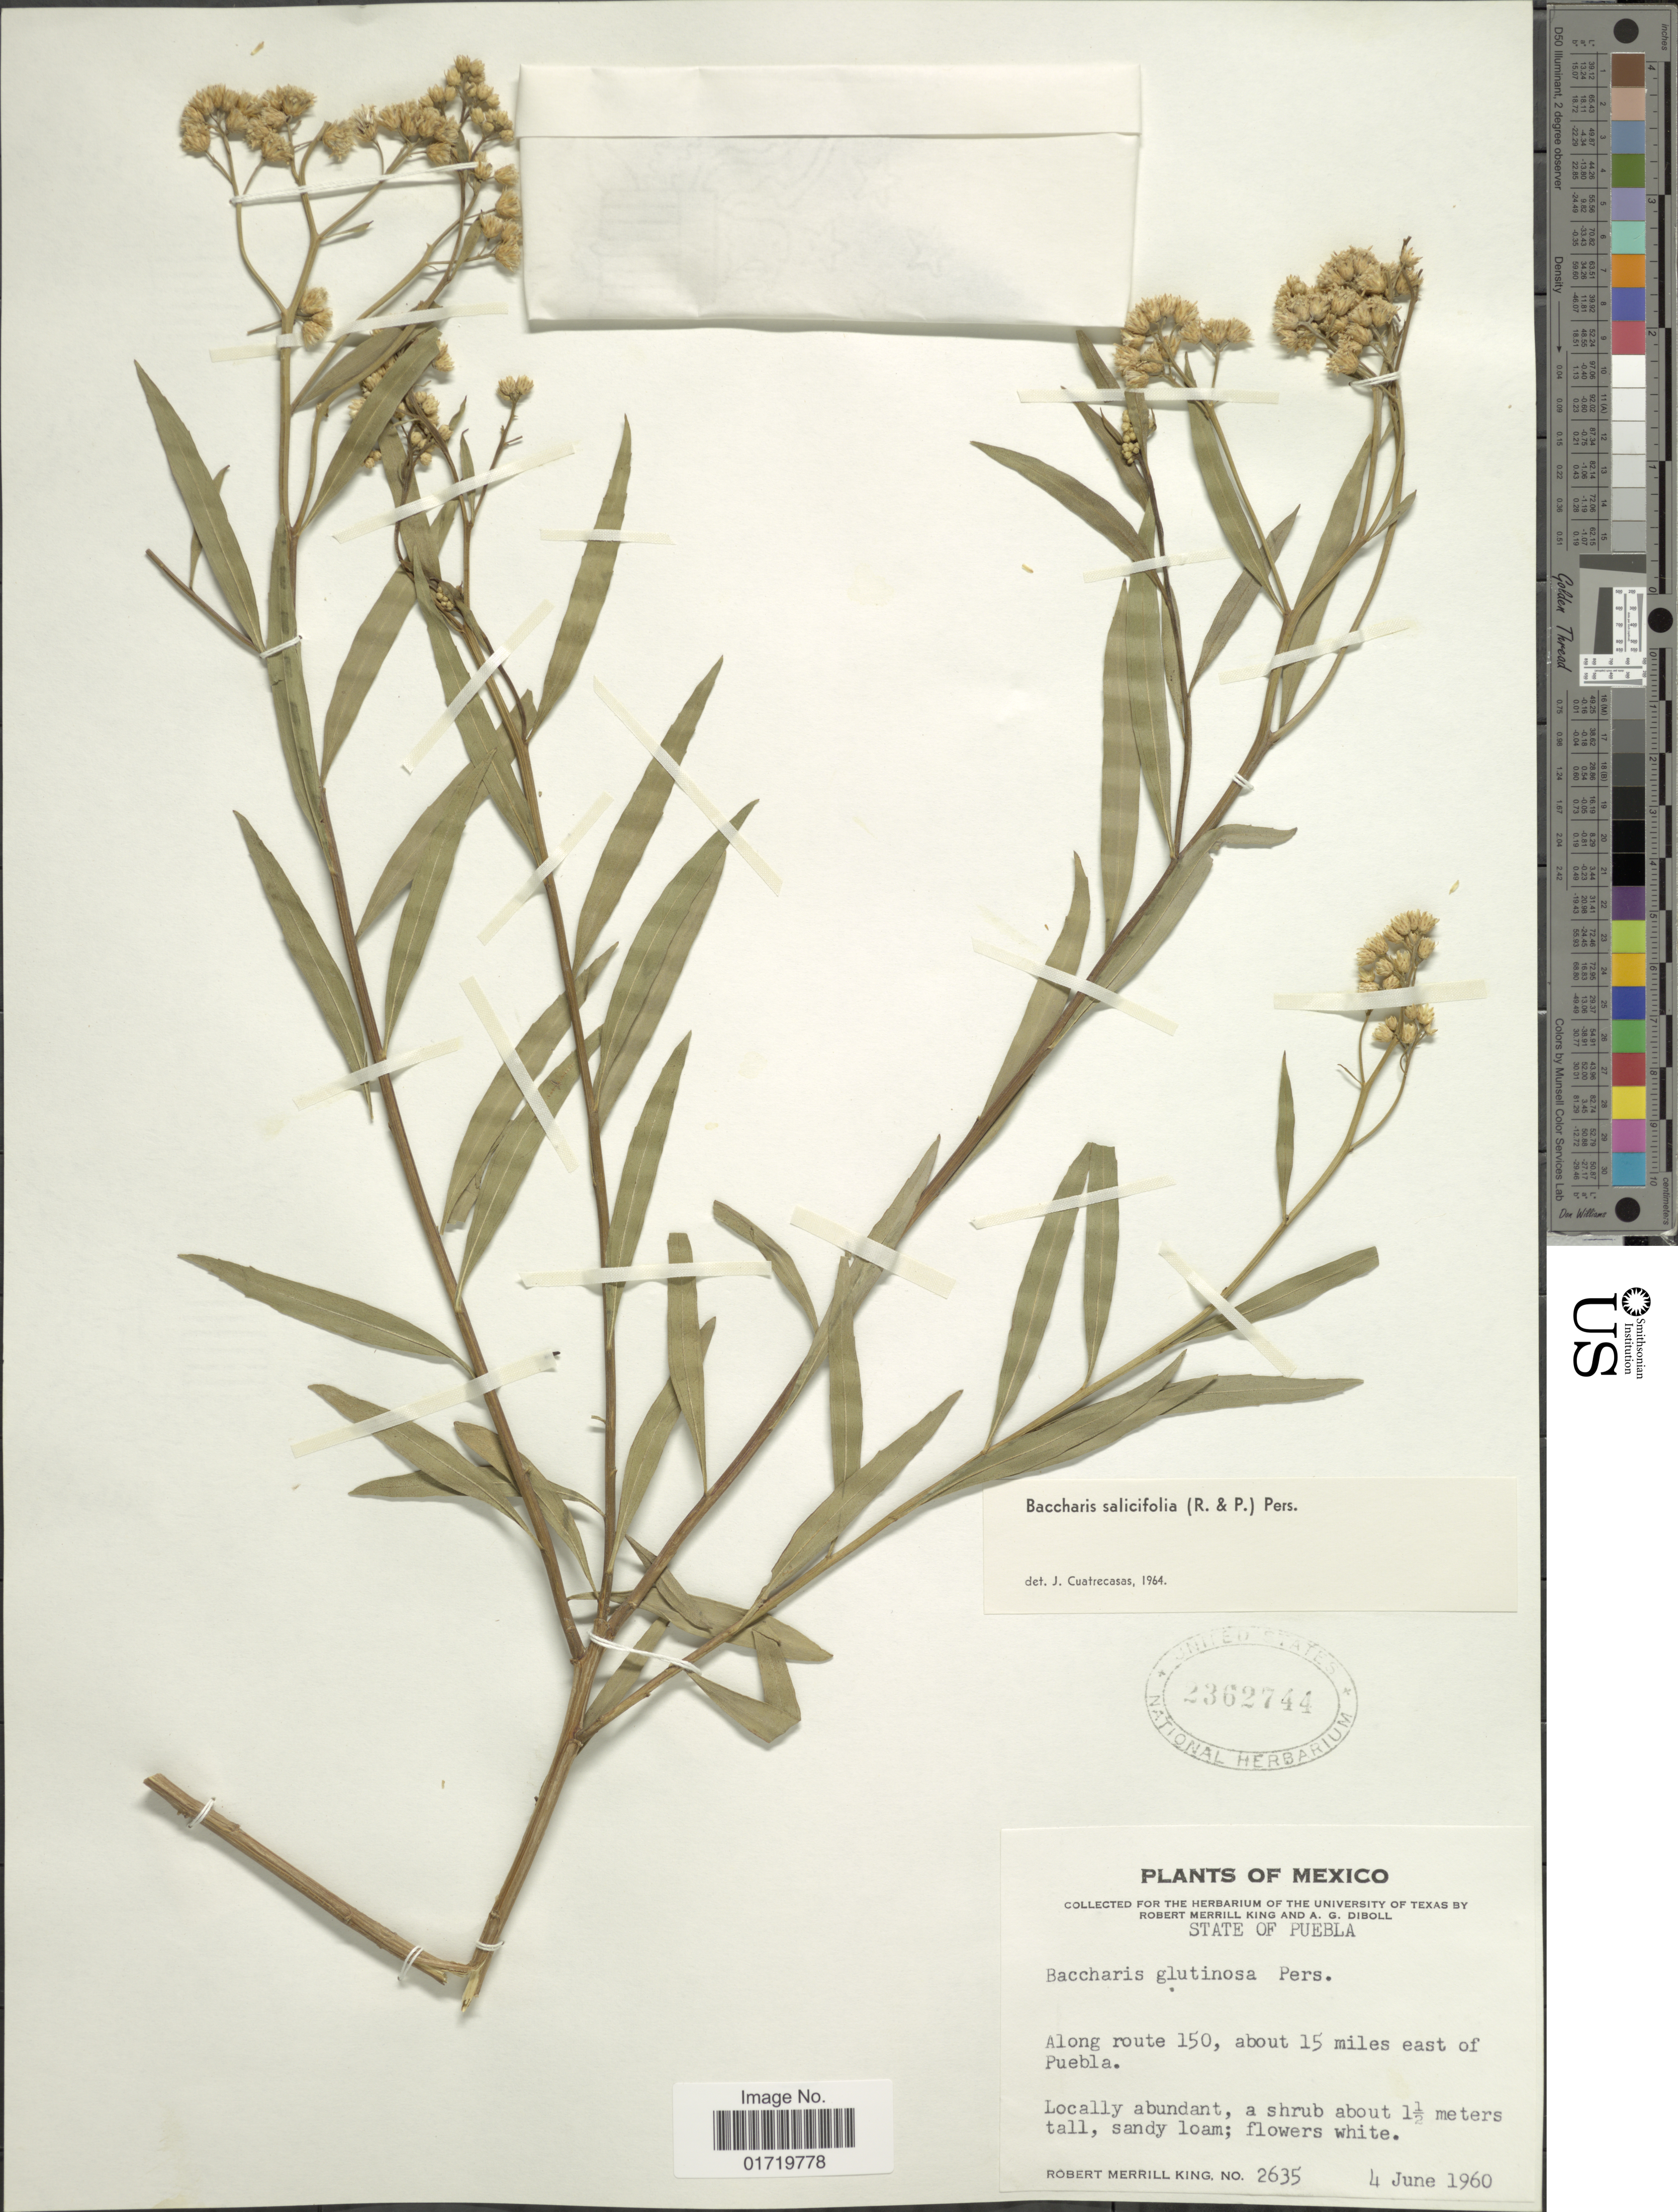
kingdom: Plantae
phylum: Tracheophyta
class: Magnoliopsida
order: Asterales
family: Asteraceae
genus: Baccharis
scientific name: Baccharis salicifolia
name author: (Ruiz & Pav.) Pers.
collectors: R. M. King & A. Diboll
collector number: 2635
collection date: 1960-06-04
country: Mexico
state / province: Puebla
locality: State of Puebla, Along route 150, about 15 miles east of Puebla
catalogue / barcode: US 2362744